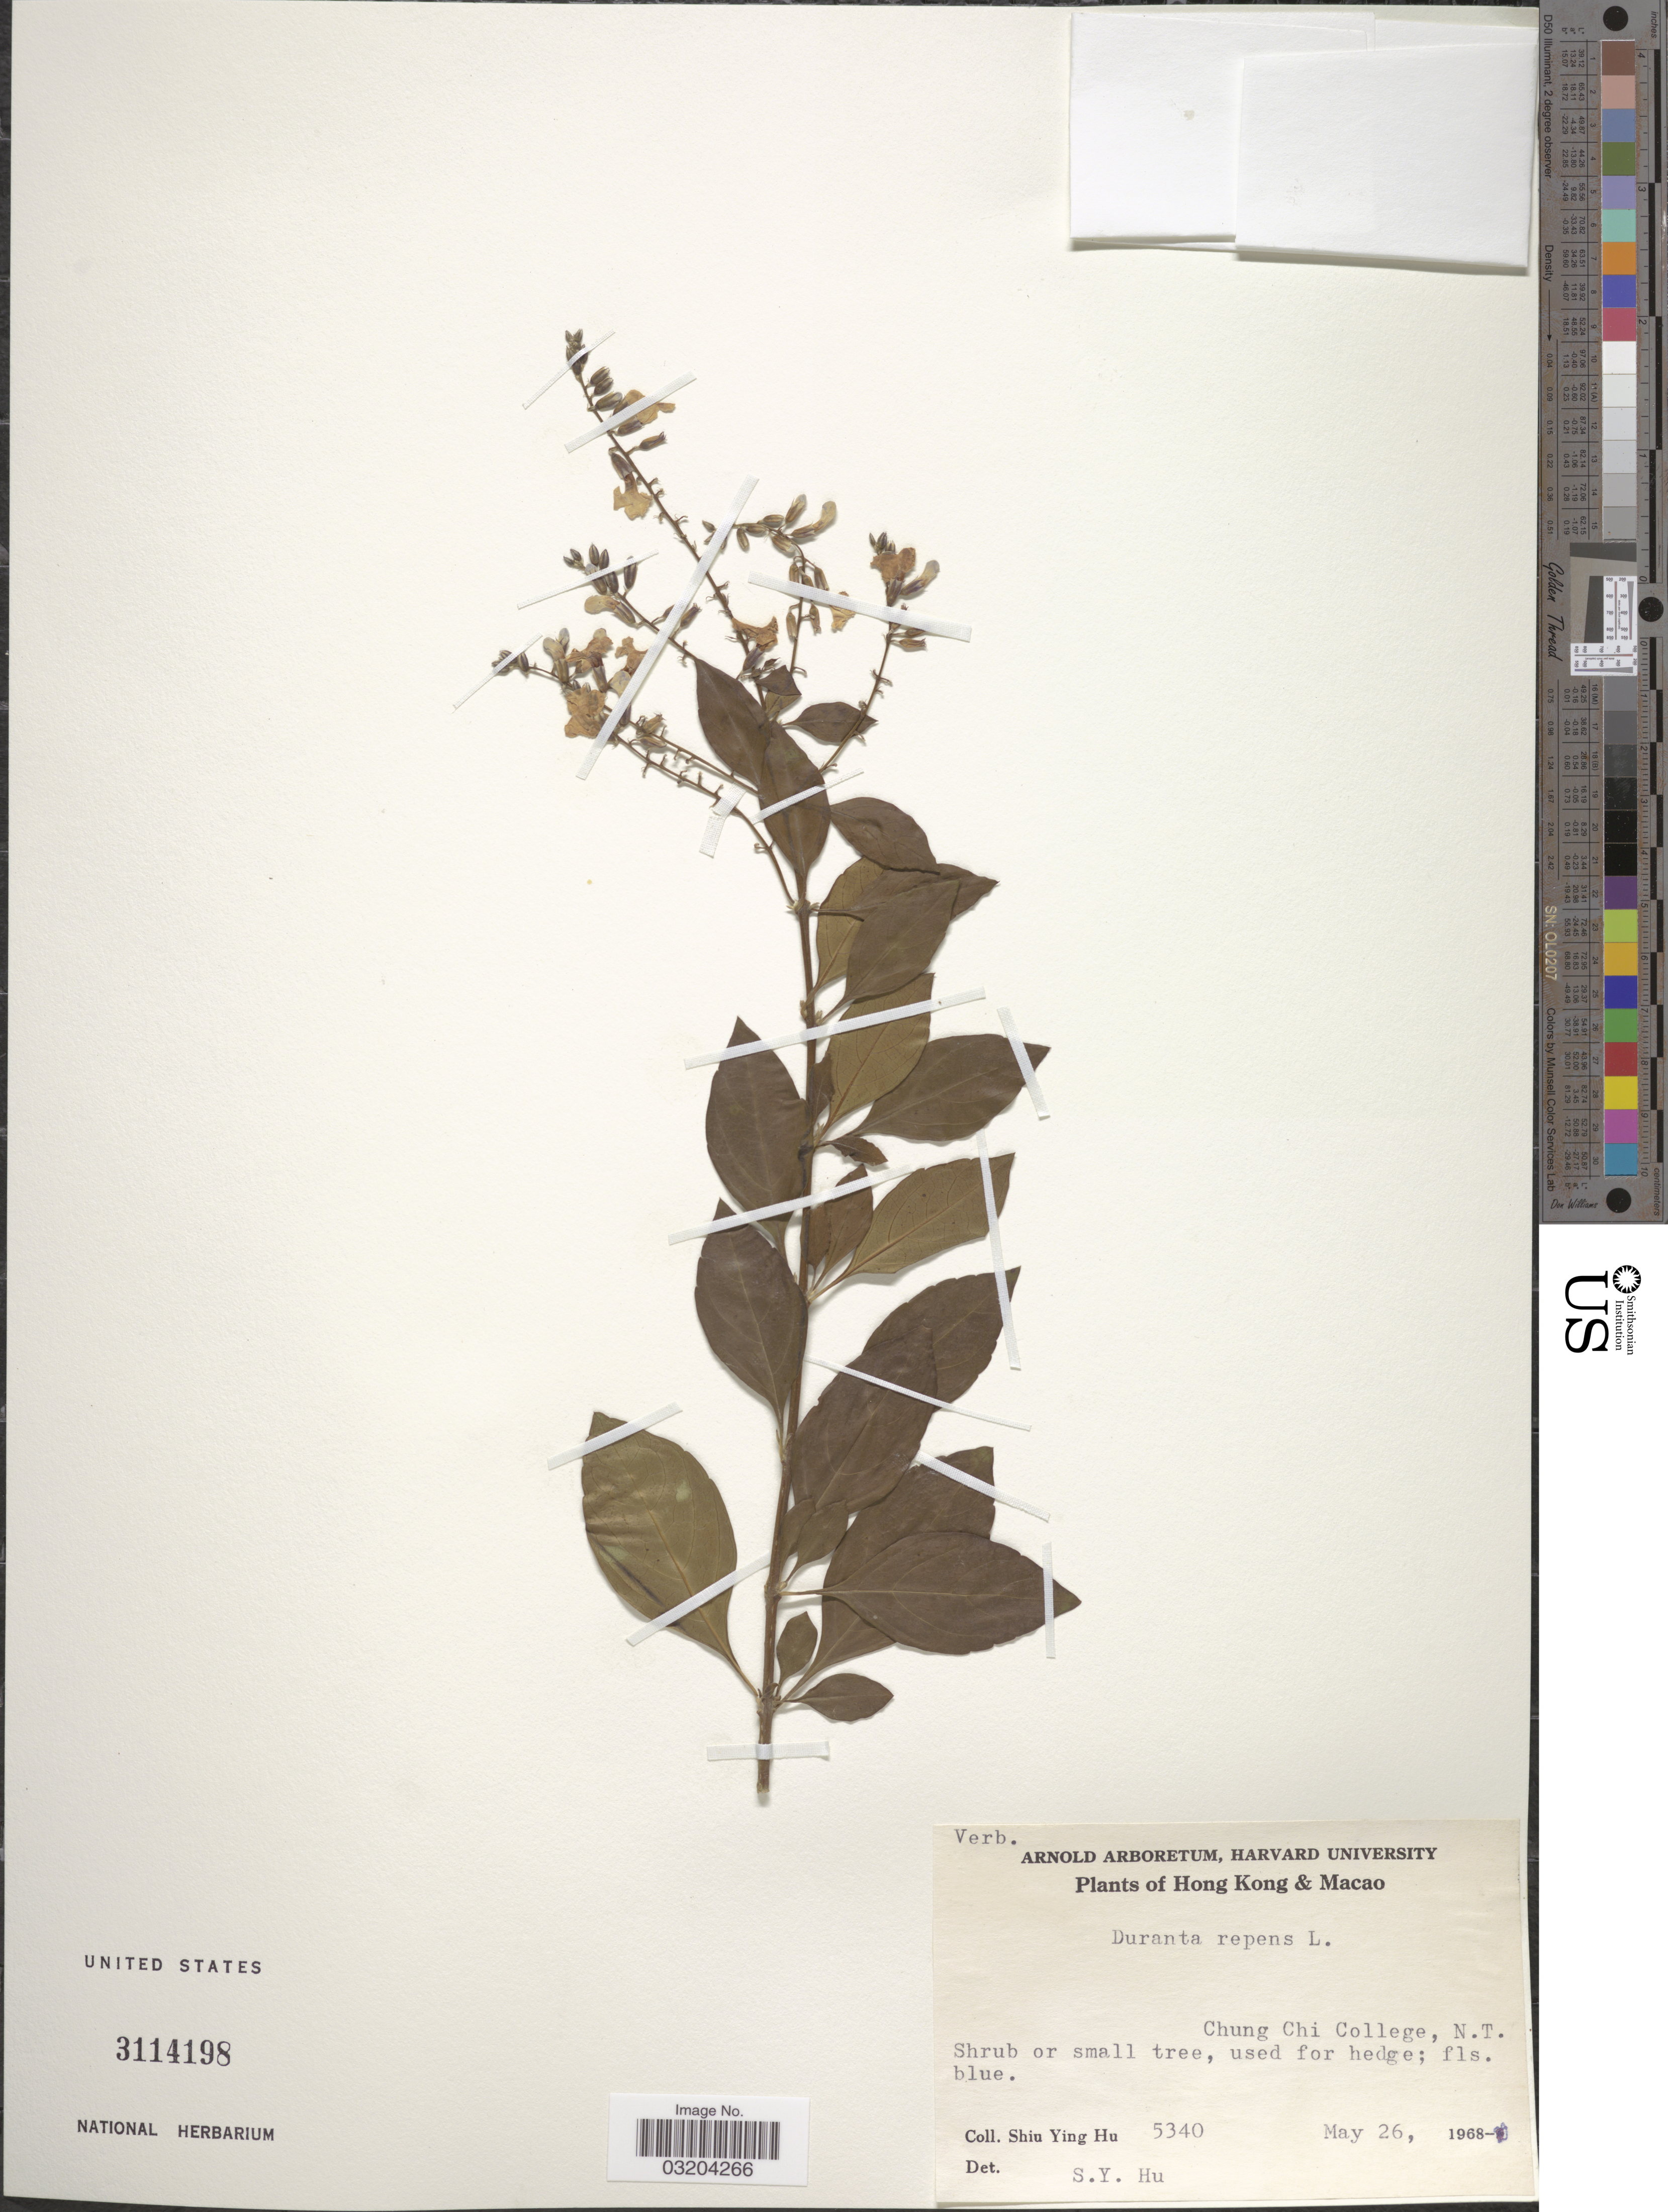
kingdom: Plantae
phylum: Tracheophyta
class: Magnoliopsida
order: Lamiales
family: Verbenaceae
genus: Duranta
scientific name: Duranta erecta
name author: L.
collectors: S. Y. Hu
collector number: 5340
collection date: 1968-05-26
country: China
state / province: Hong Kong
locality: Chung Chi College, N. T.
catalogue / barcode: US 3114198